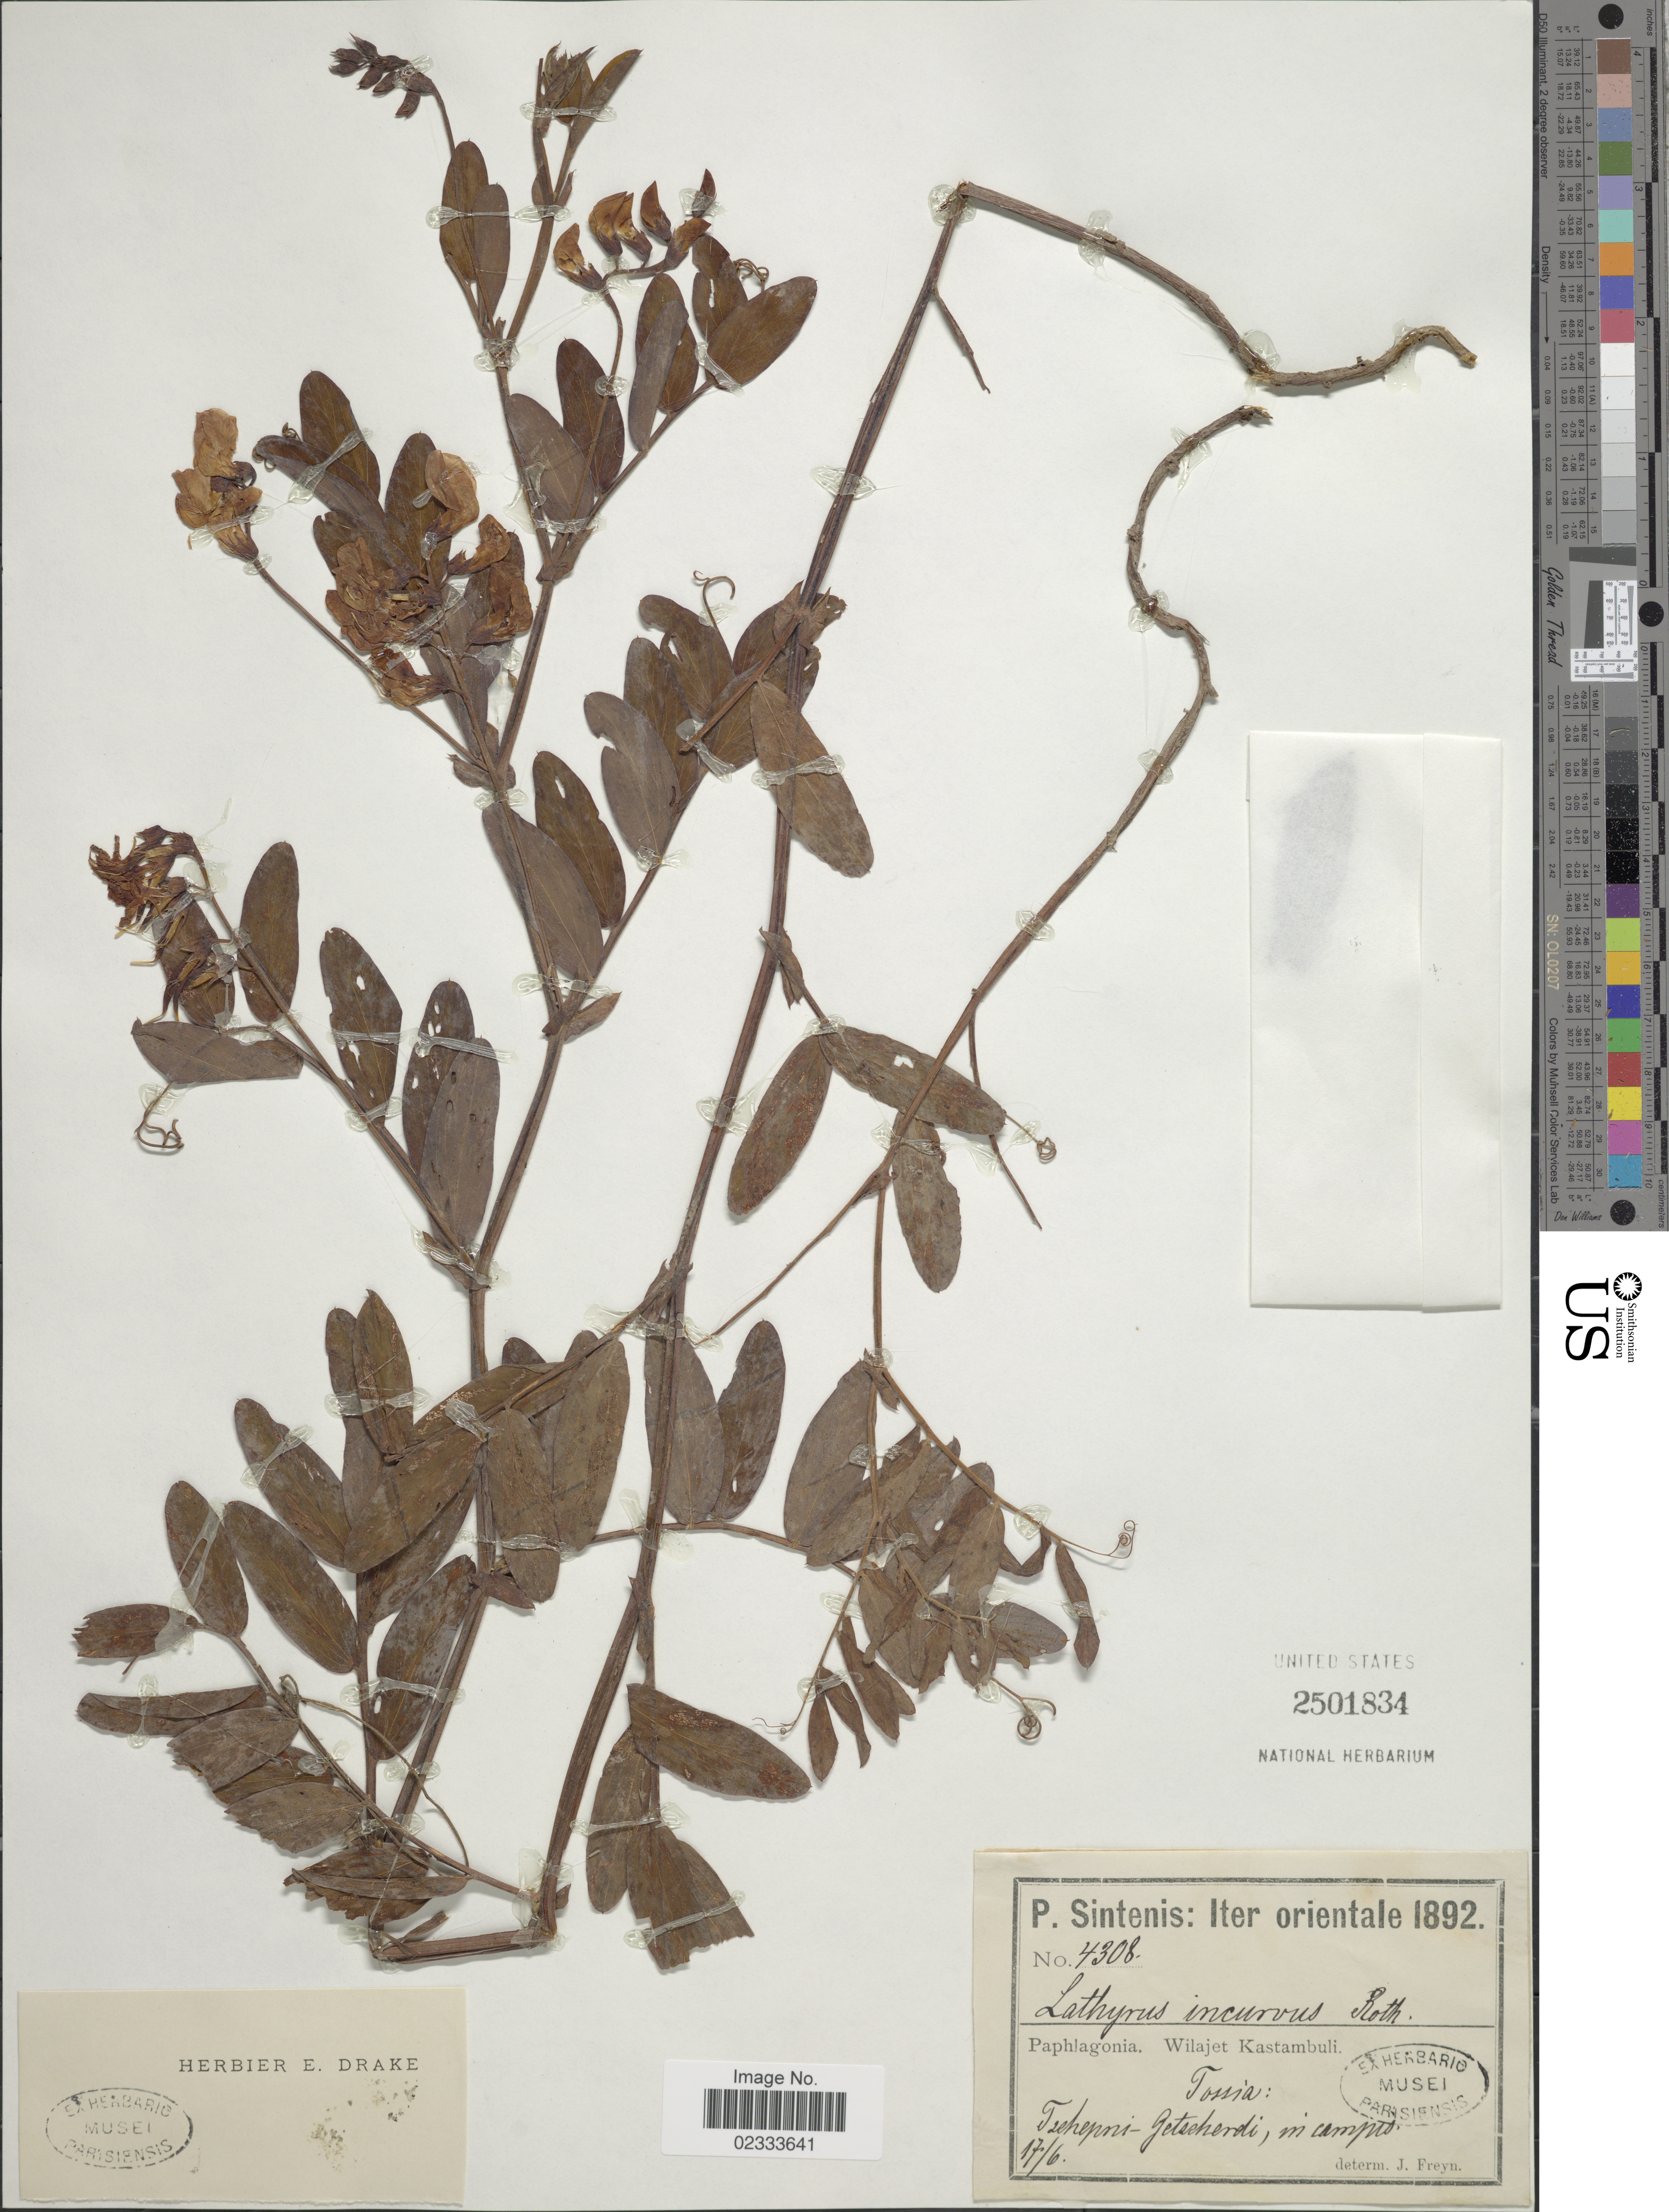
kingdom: Plantae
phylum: Tracheophyta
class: Magnoliopsida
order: Fabales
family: Fabaceae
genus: Lathyrus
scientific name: Lathyrus incurvus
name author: (Roth) Willd.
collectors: P. Sintenis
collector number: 4308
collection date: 1892-06-17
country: Turkey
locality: Orientale, Pahlagonia, Wilahet Kastambuli, Tossia: Tsepori-Getscherdi, in campis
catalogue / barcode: US 2501834